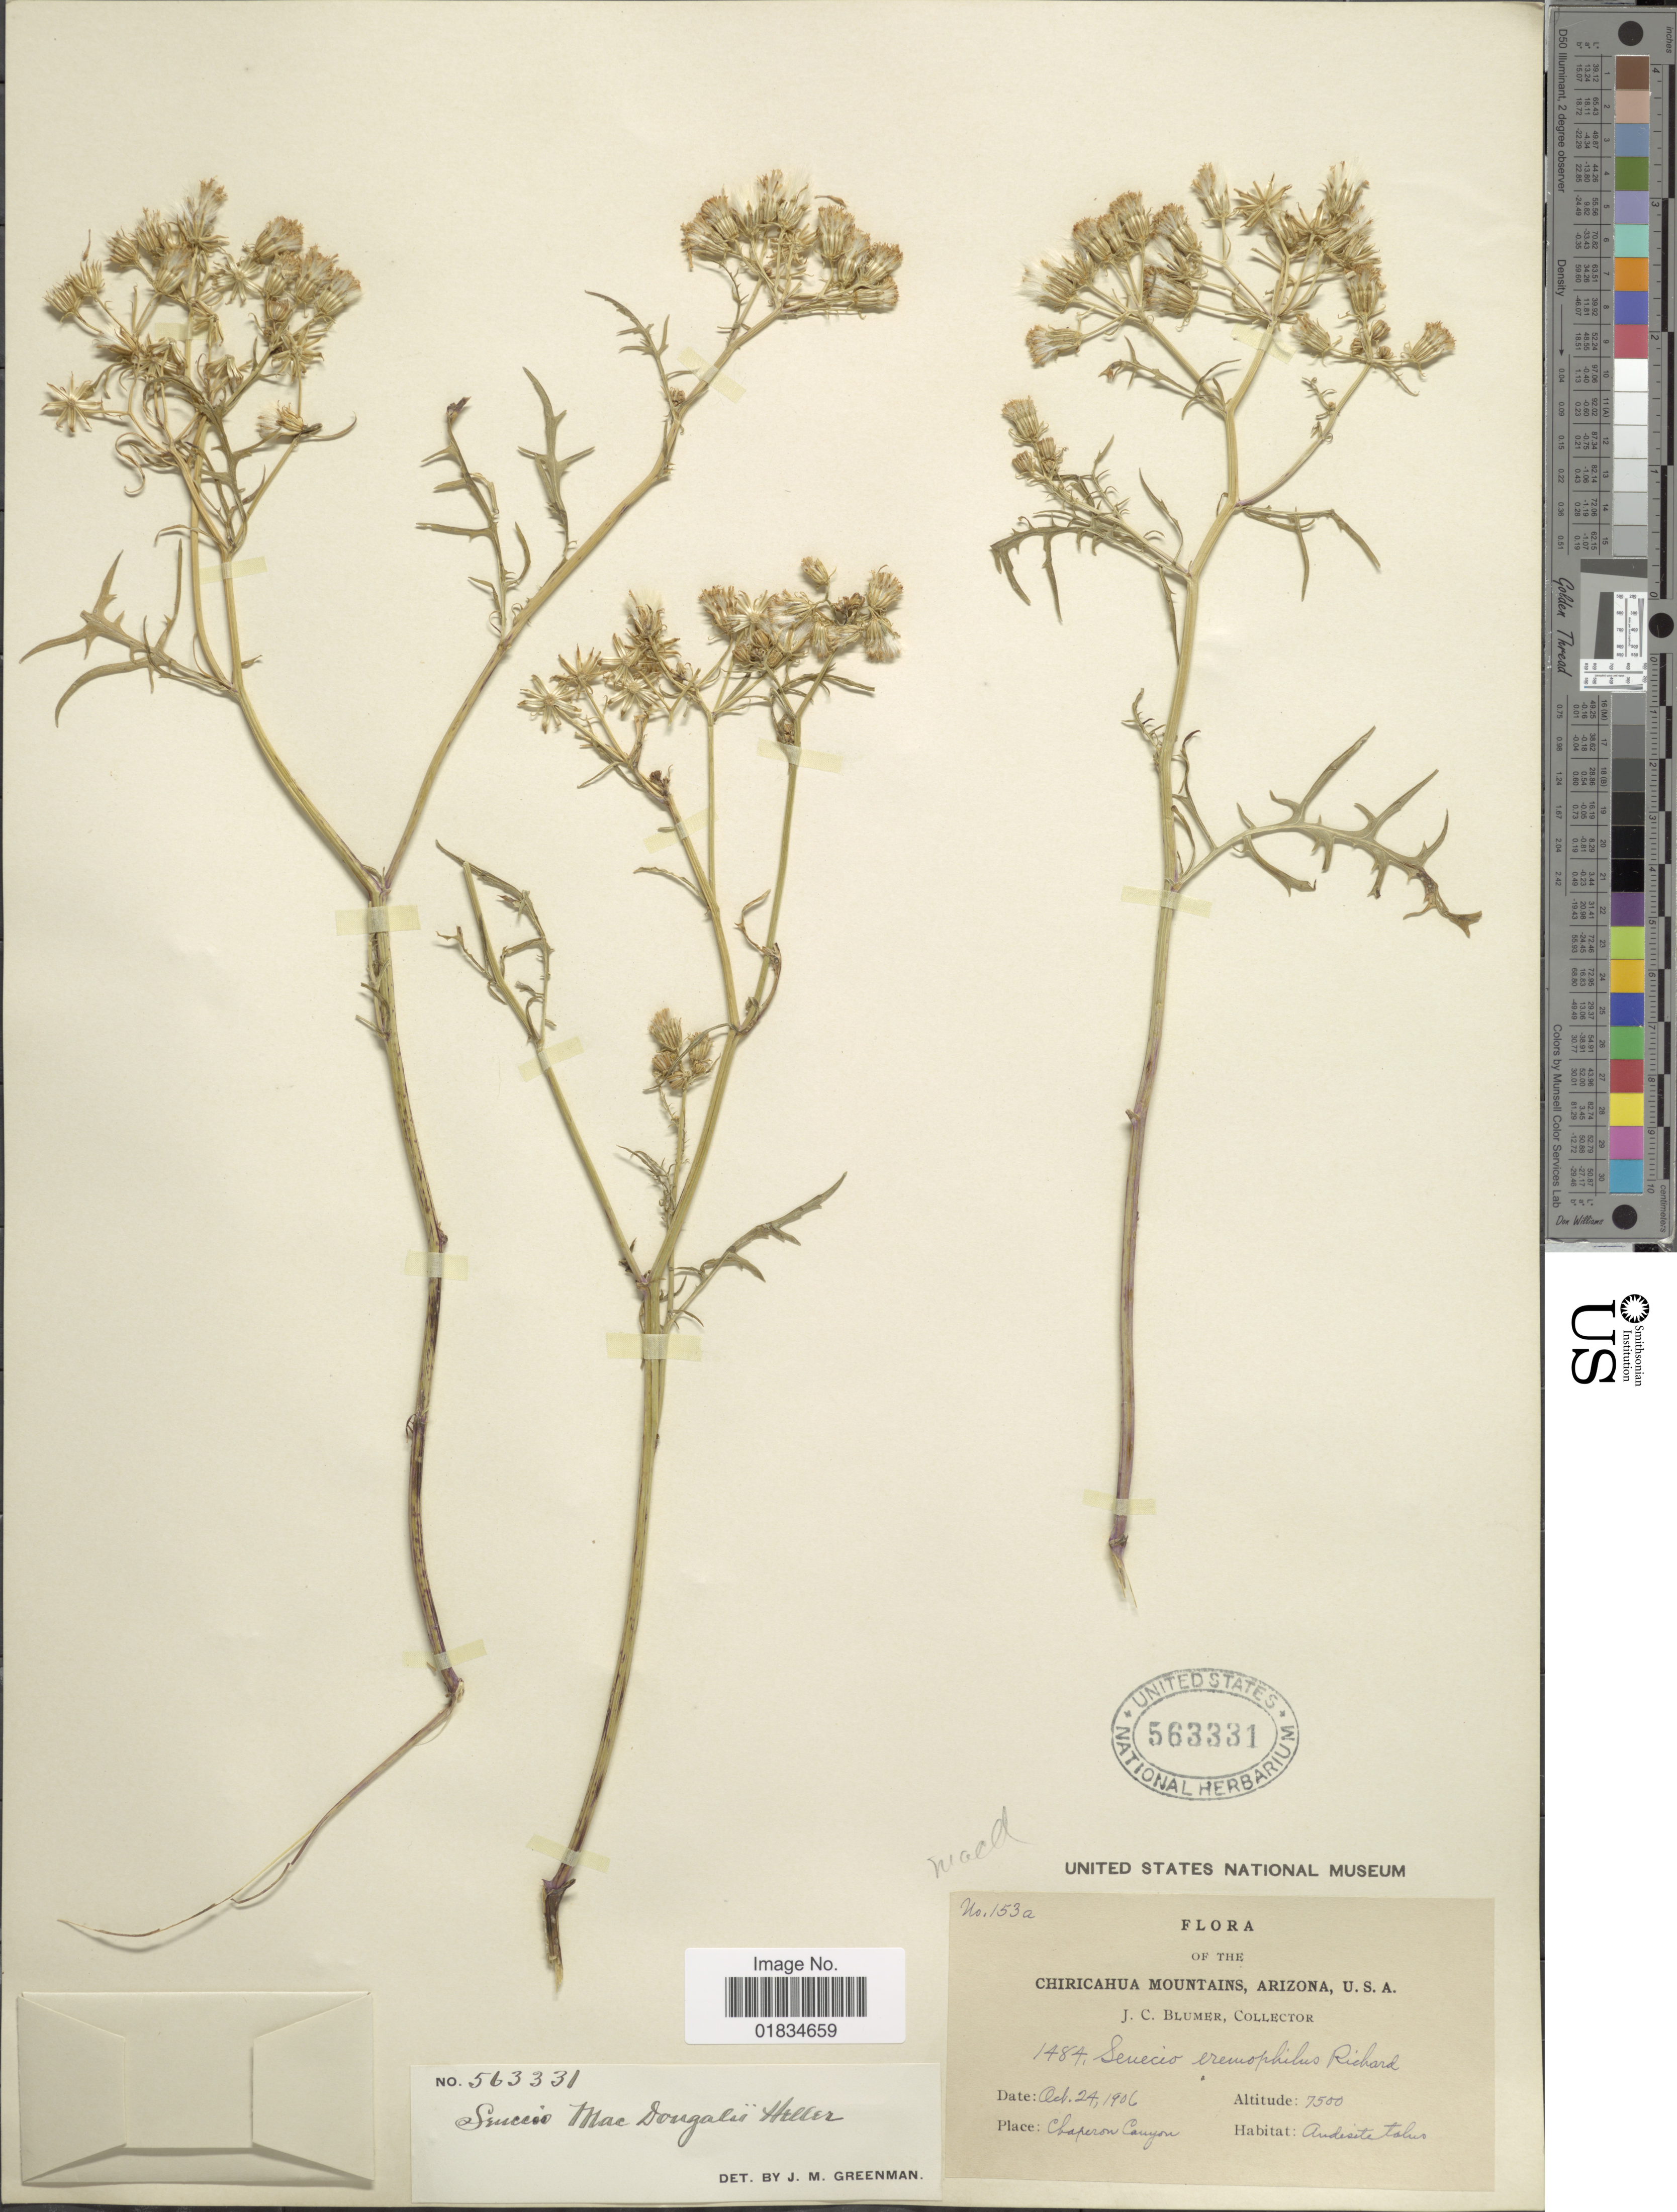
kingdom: Plantae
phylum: Tracheophyta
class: Magnoliopsida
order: Asterales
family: Asteraceae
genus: Senecio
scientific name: Senecio macdougalii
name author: A. Heller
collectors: J. C. Blumer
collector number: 153a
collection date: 1906-10-24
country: United States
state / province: Arizona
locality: Chiricahua Mountains, Chaperon Canyon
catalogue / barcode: US 563331